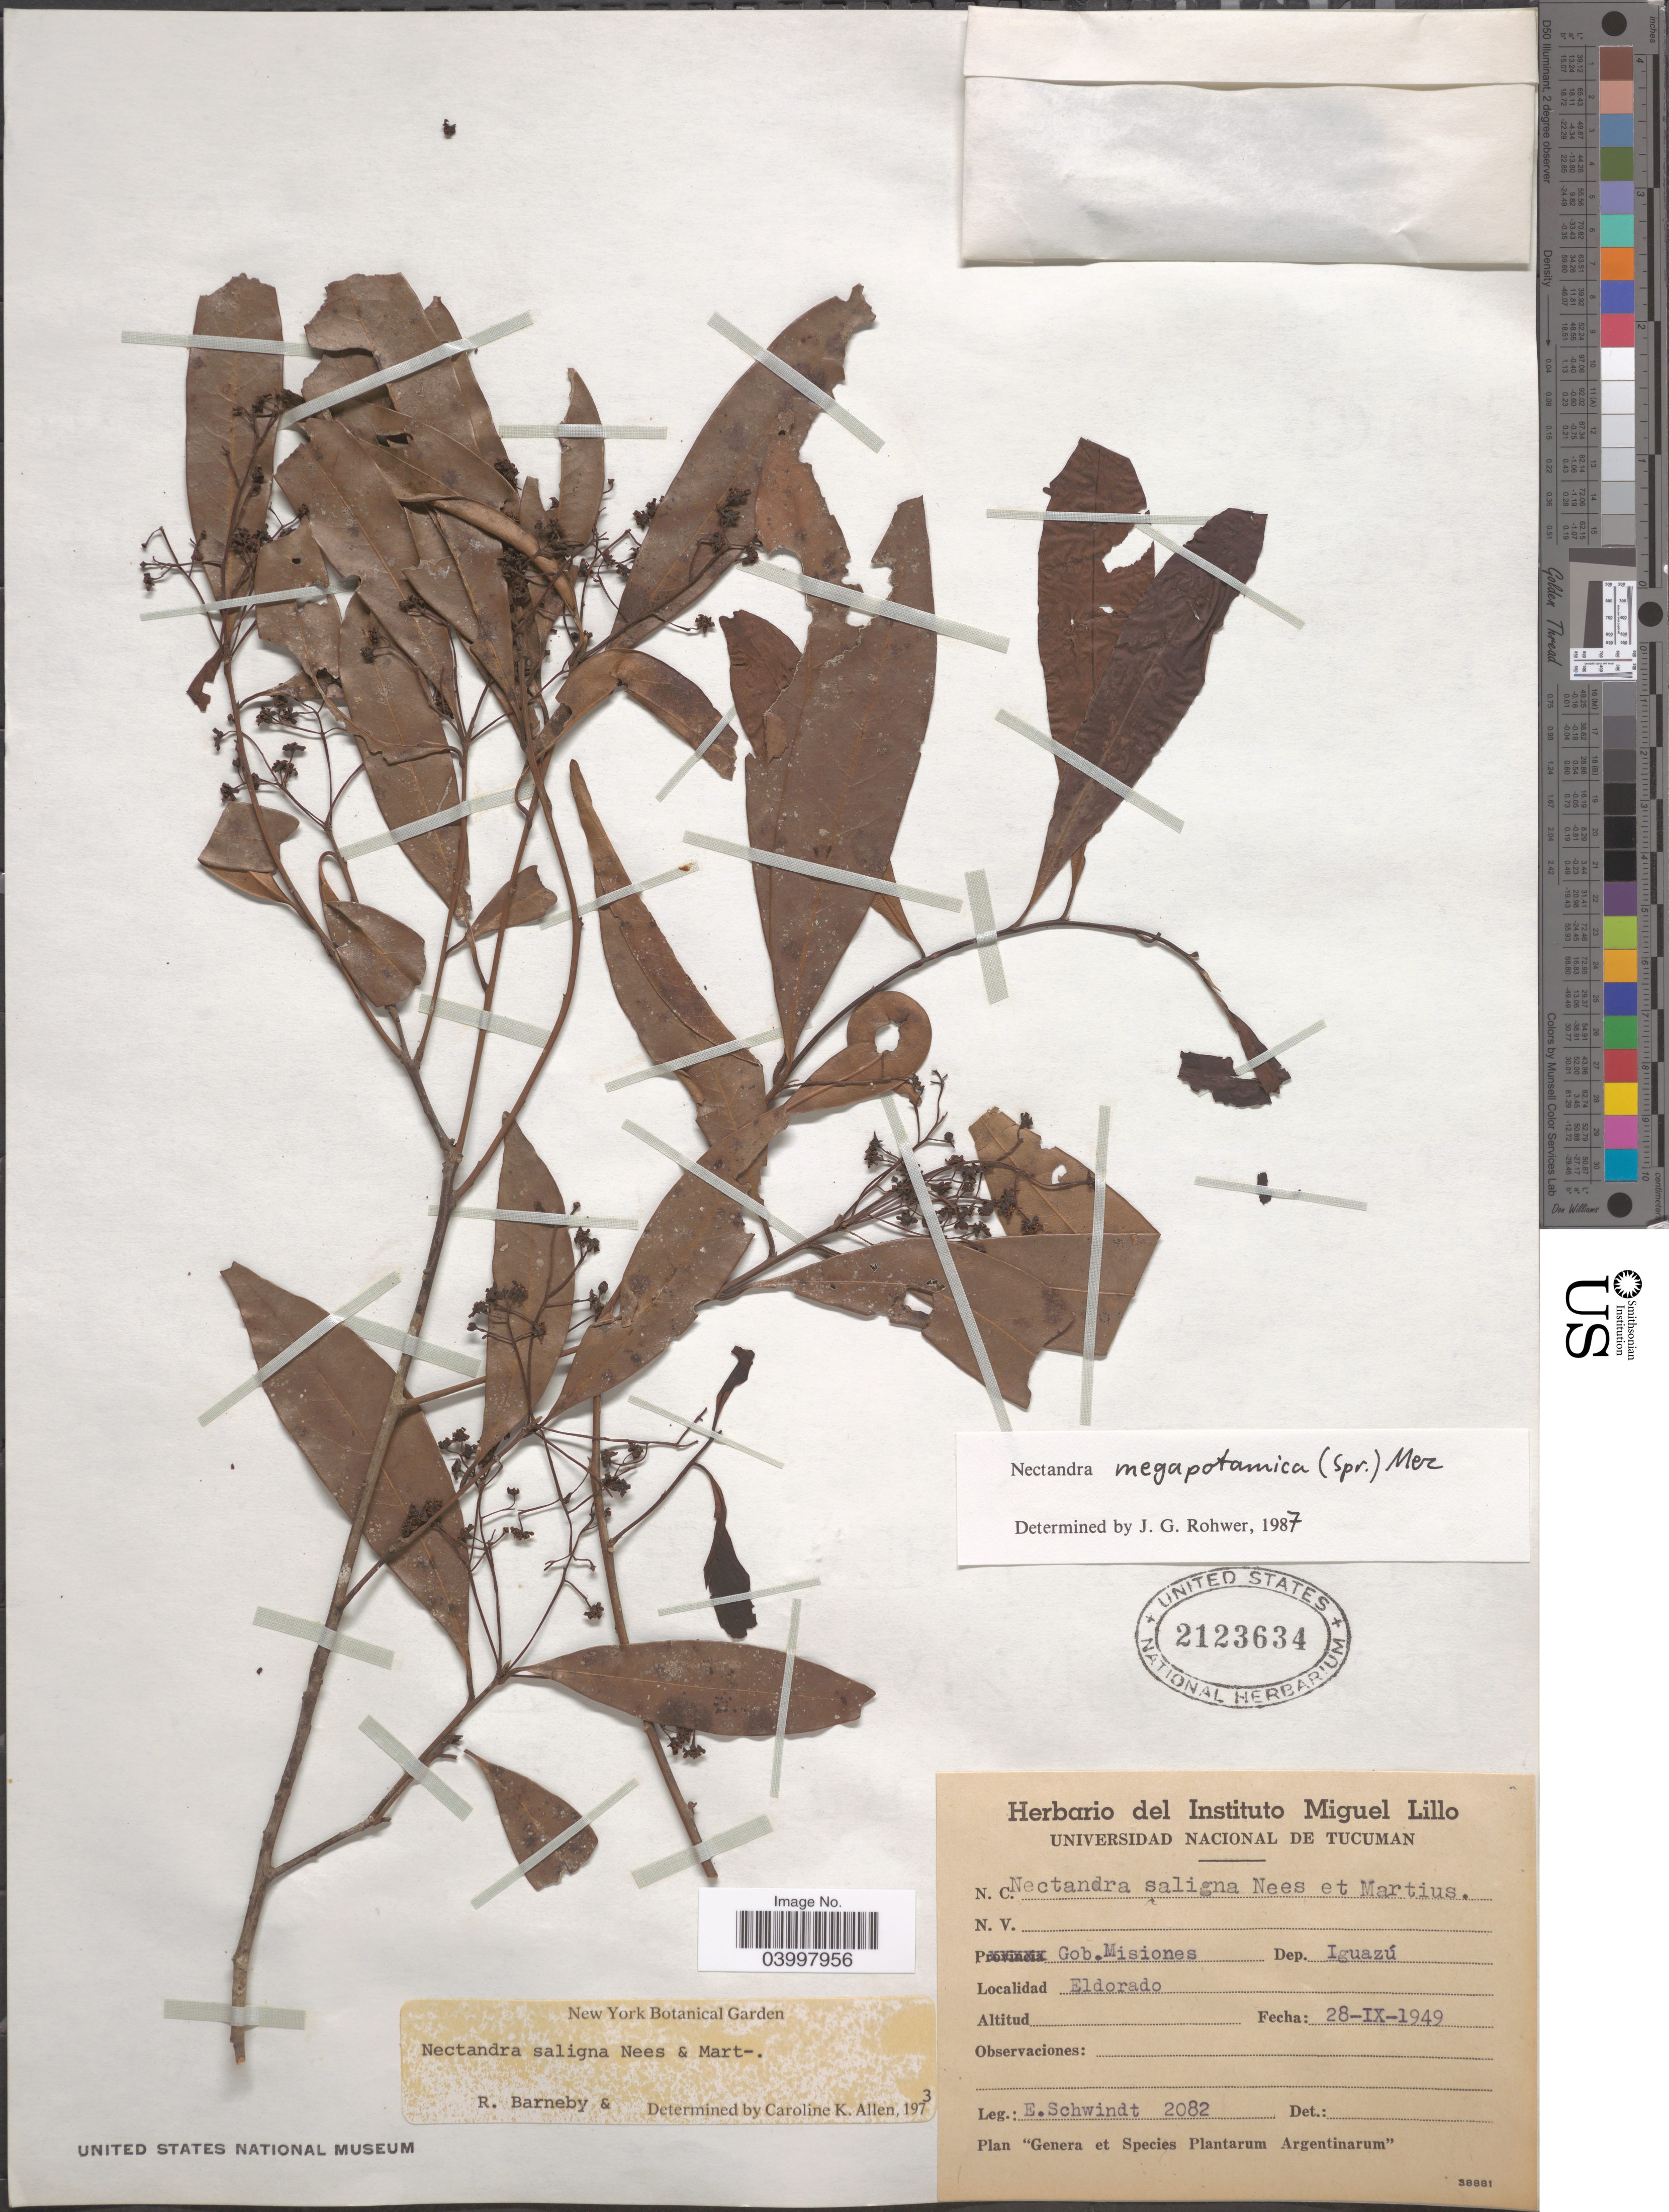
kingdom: Plantae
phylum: Tracheophyta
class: Magnoliopsida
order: Laurales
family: Lauraceae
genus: Nectandra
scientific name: Nectandra megapotamica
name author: Mez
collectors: E. Schwindt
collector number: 2082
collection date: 1949-09-28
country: Argentina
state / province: Misiones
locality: Gob. Misiones Dep. Iguazú. Eldorado.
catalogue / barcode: US 2123634